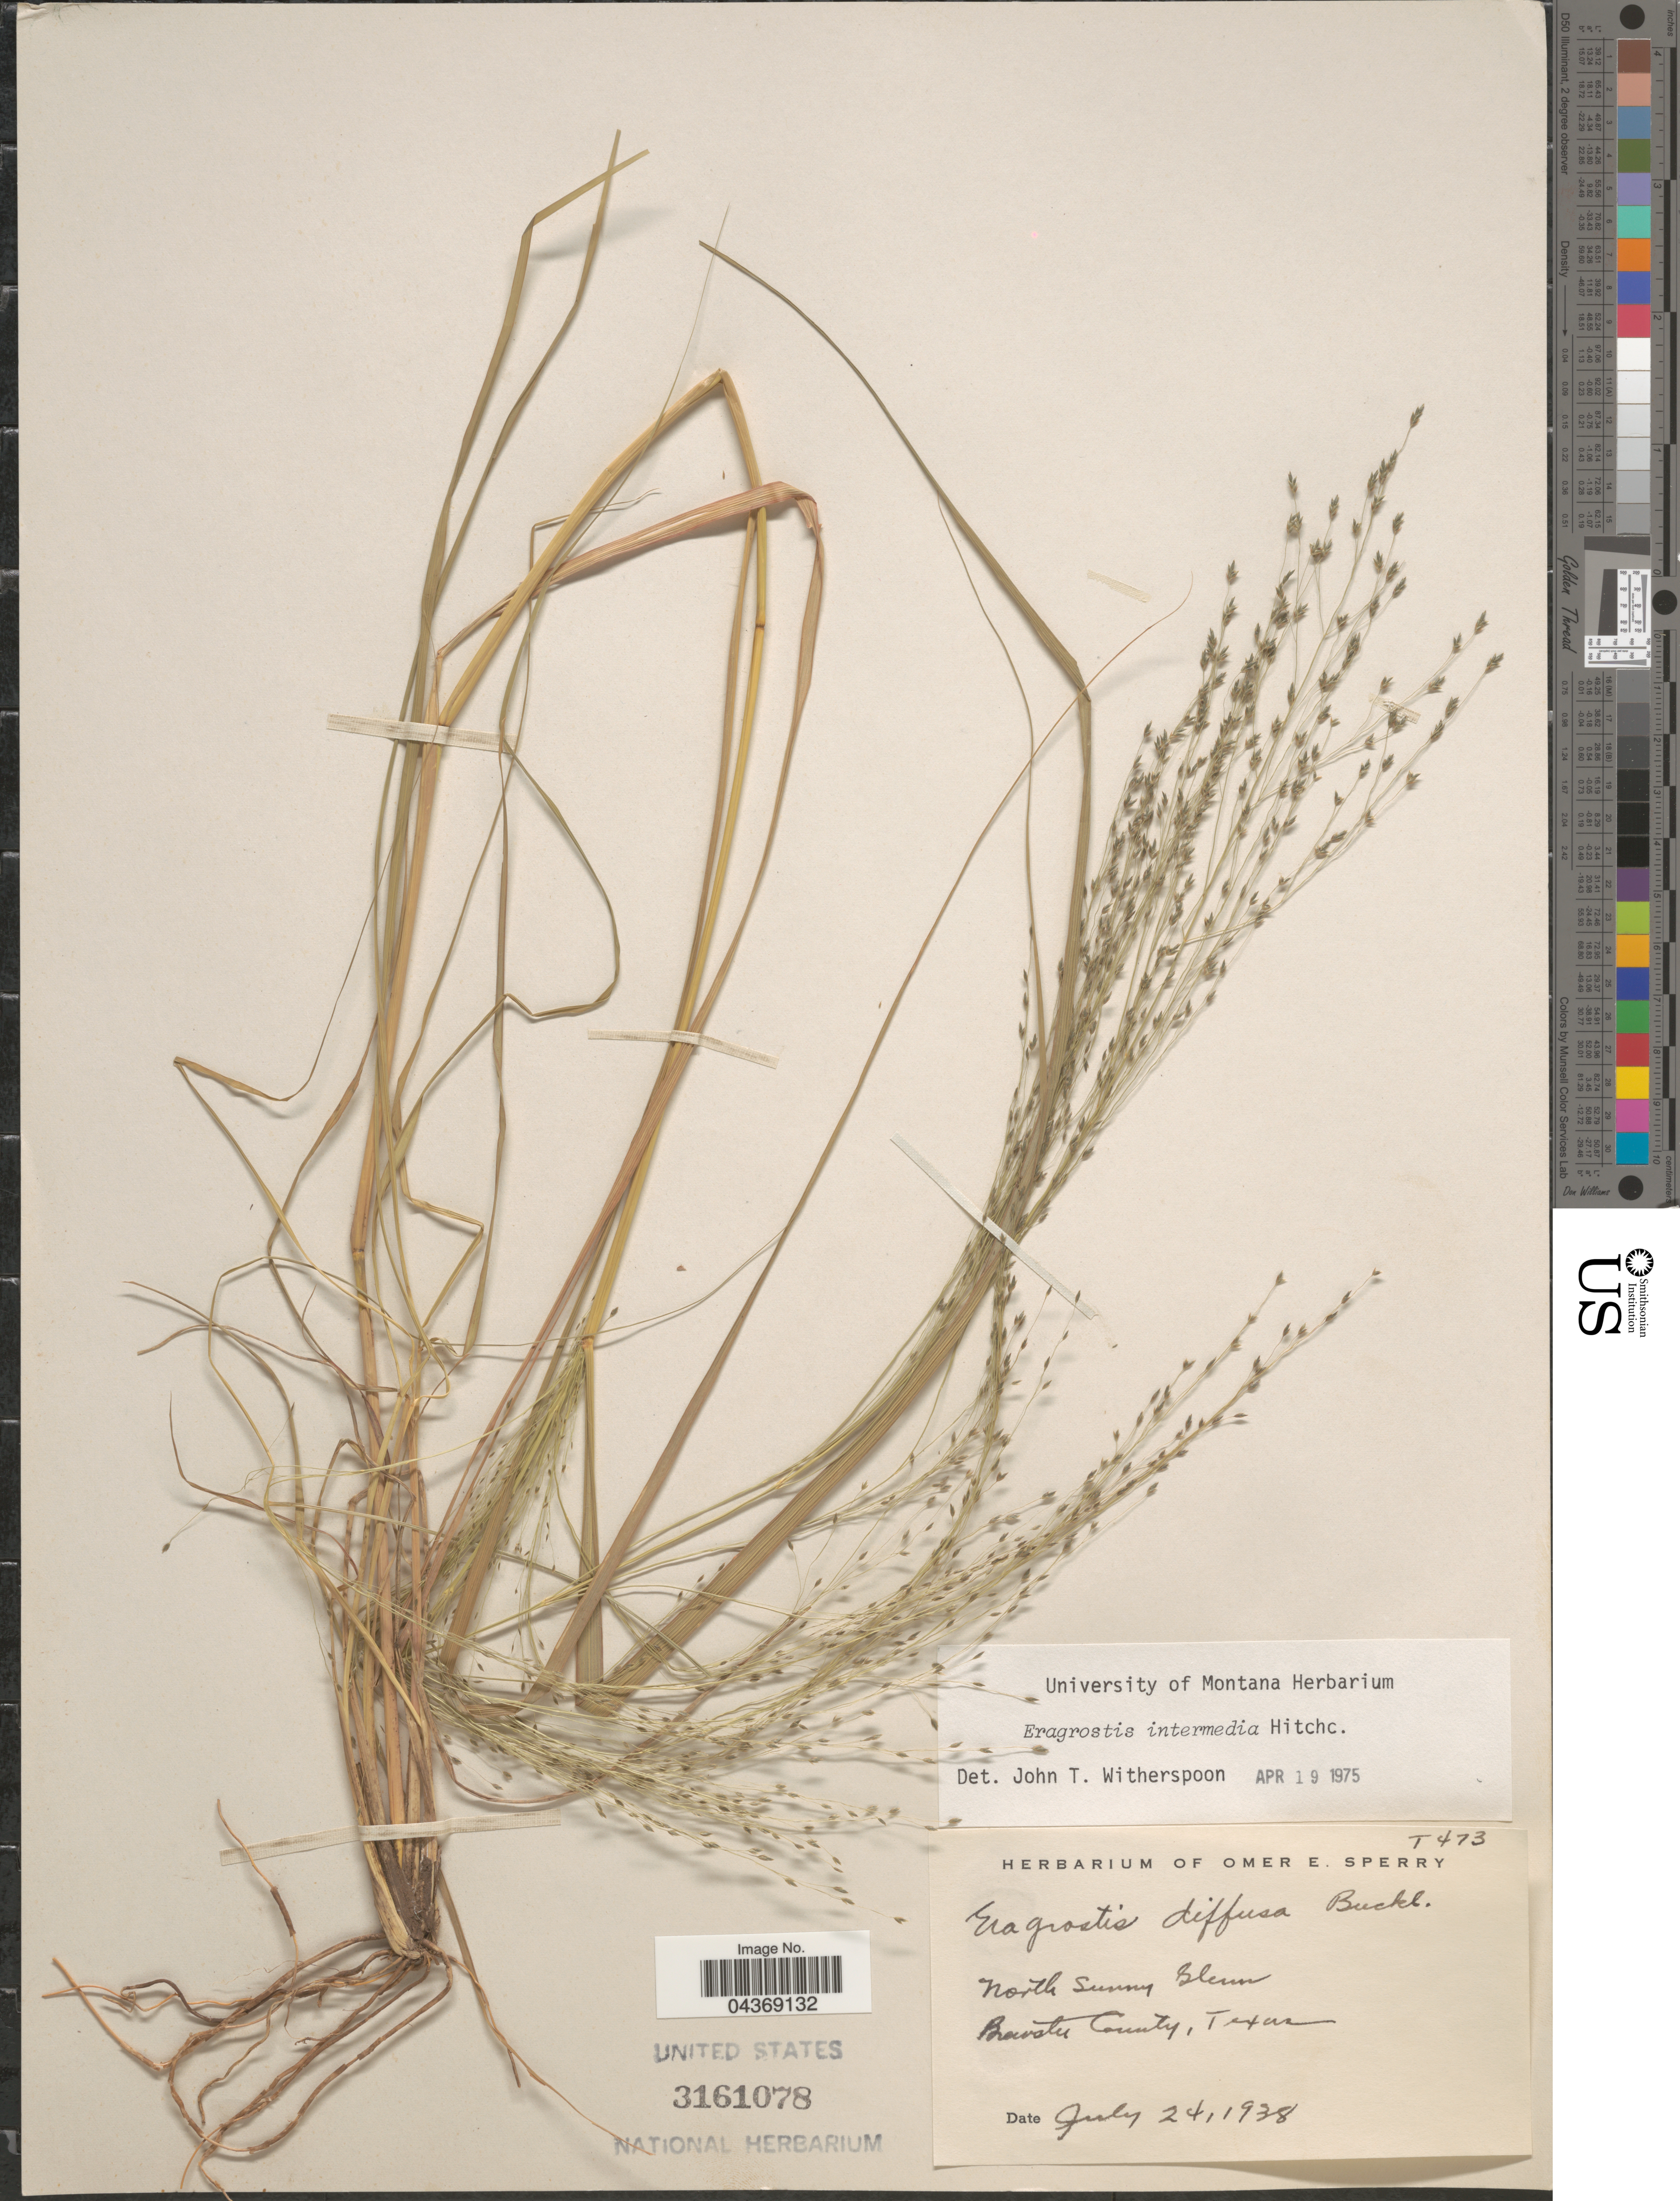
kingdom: Plantae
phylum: Tracheophyta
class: Liliopsida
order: Poales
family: Poaceae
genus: Eragrostis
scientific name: Eragrostis intermedia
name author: Hitchc.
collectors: ex. herb. Omer E. Sperry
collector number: T473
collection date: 1938-07-24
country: United States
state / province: Texas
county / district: Brewster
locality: North Summit Elam. Brewster County.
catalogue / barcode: US 3161078